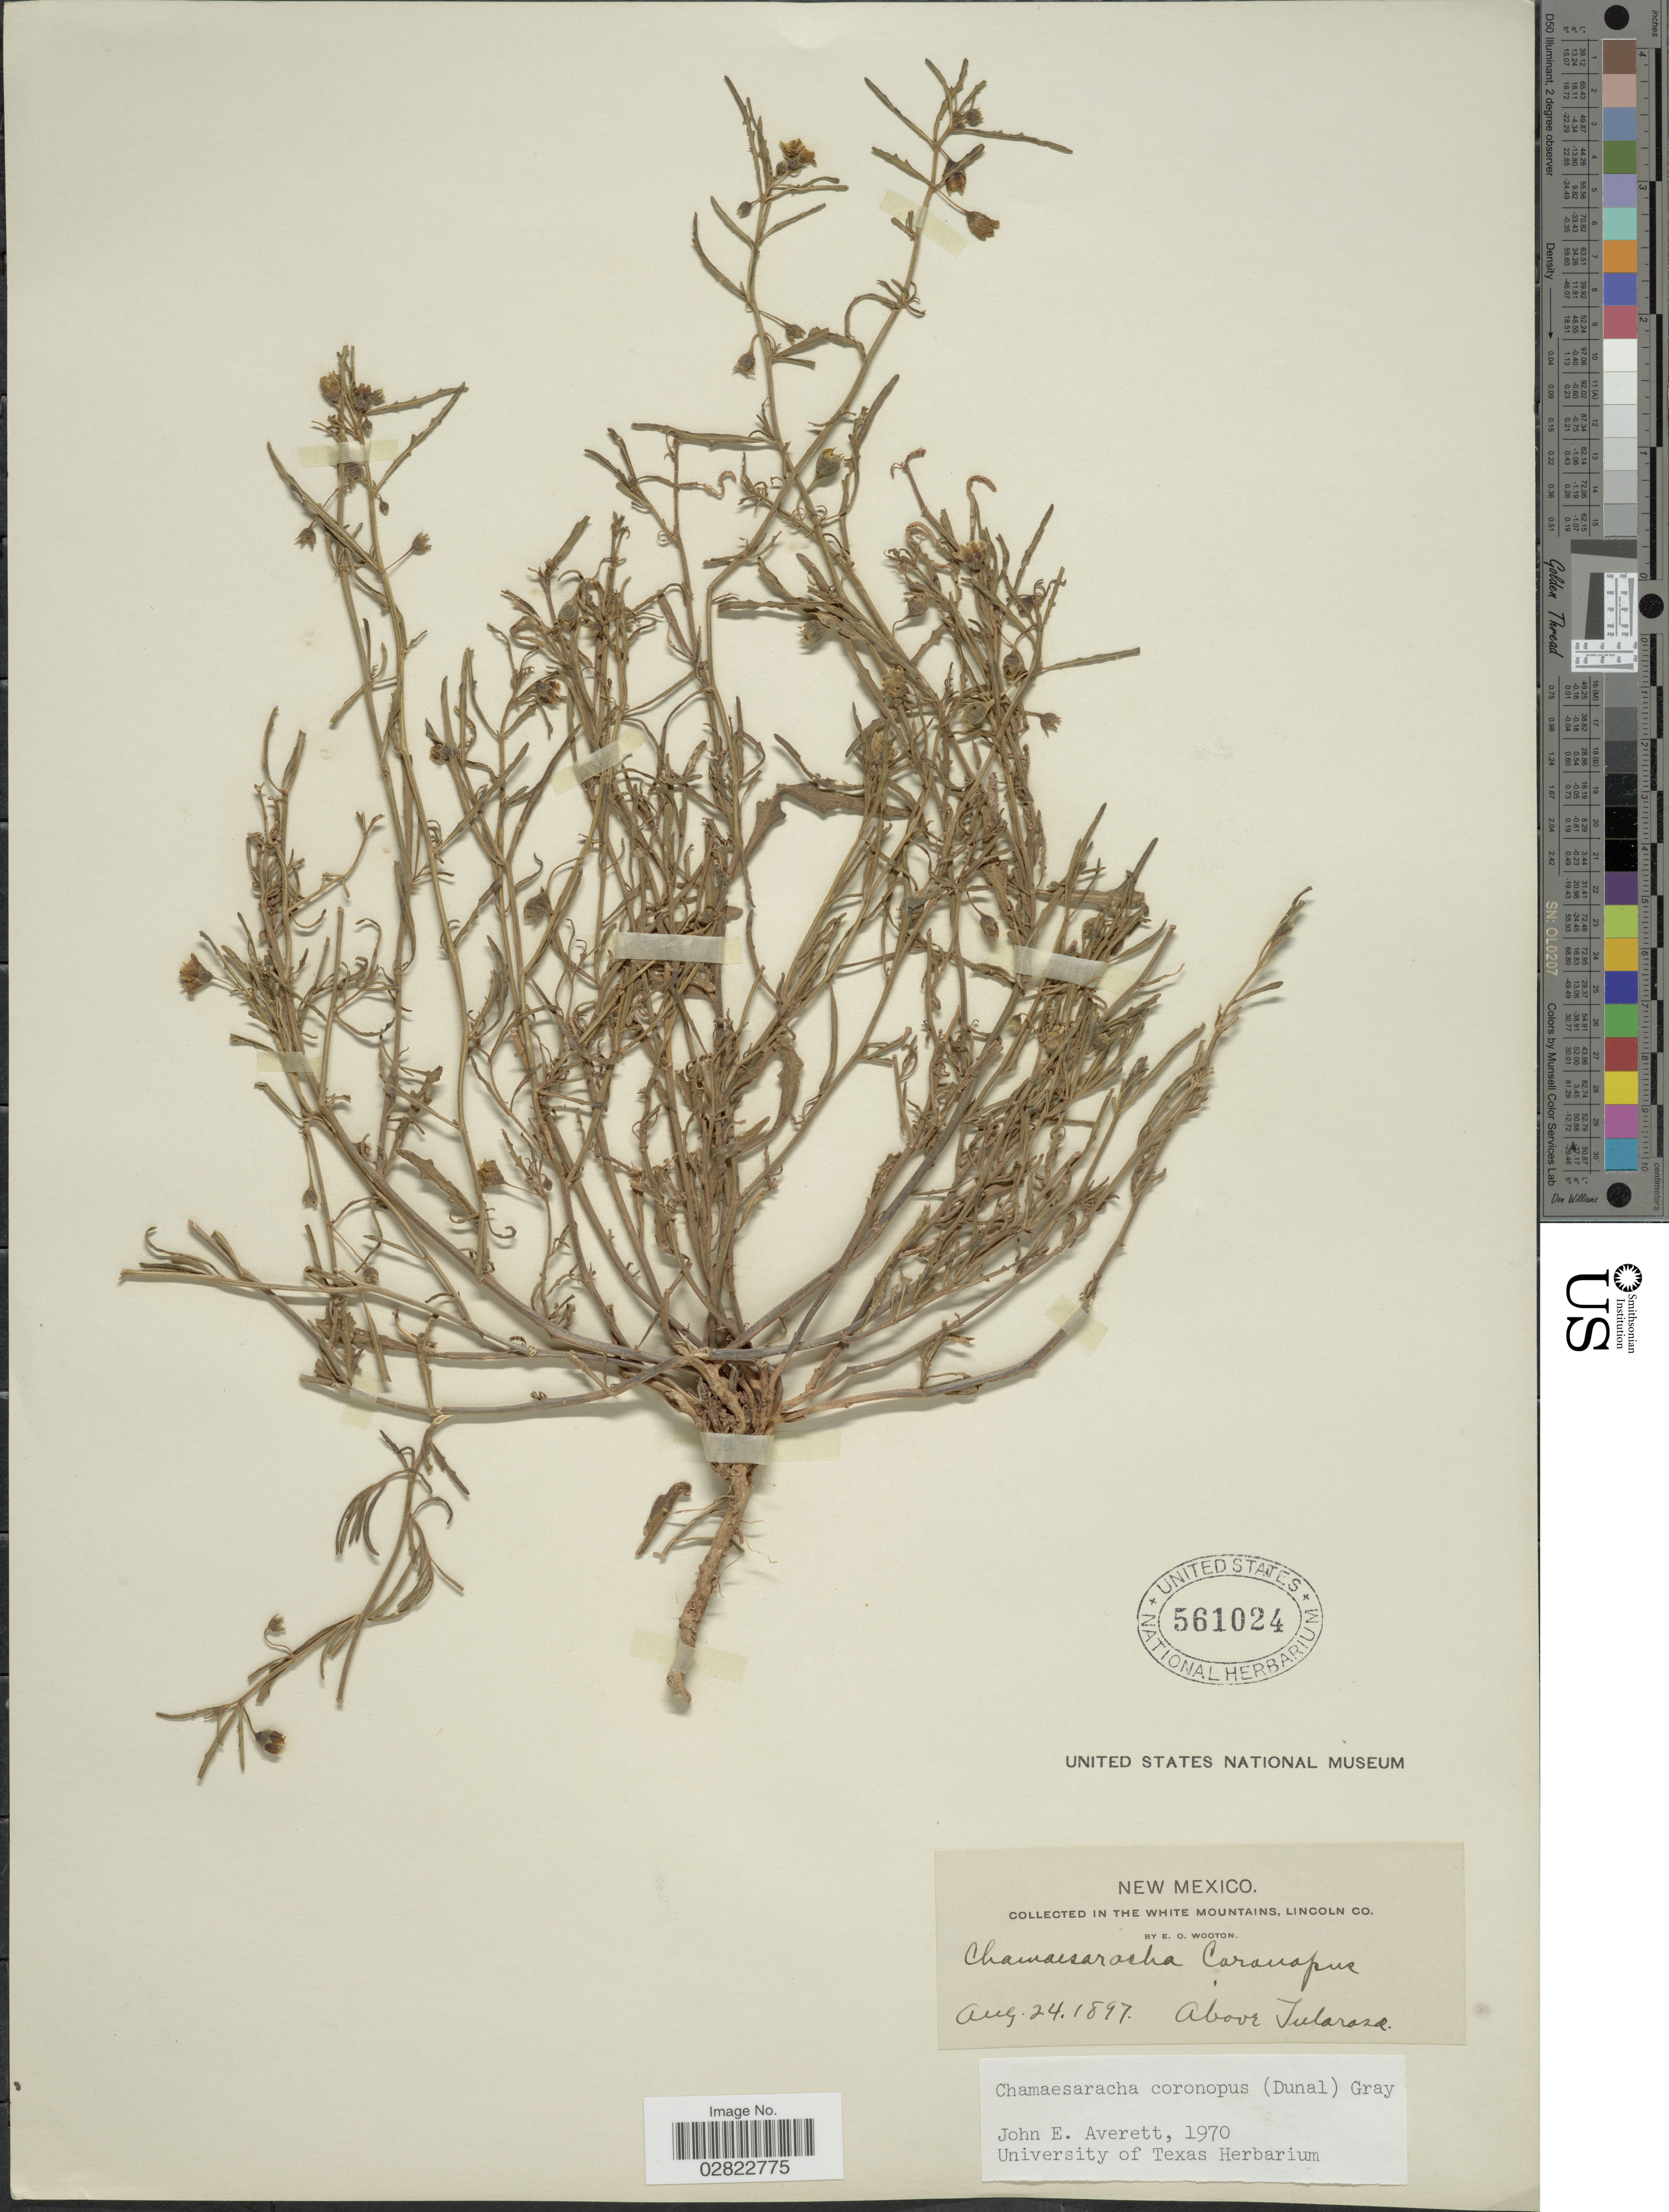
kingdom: Plantae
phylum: Tracheophyta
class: Magnoliopsida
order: Solanales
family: Solanaceae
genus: Chamaesaracha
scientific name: Chamaesaracha coronopus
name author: (Dunal) A. Gray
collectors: E. O. Wooton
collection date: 1897-08-24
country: United States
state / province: New Mexico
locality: White Mountains, Lincoln Co., Above Tularosa.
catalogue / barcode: US 561024